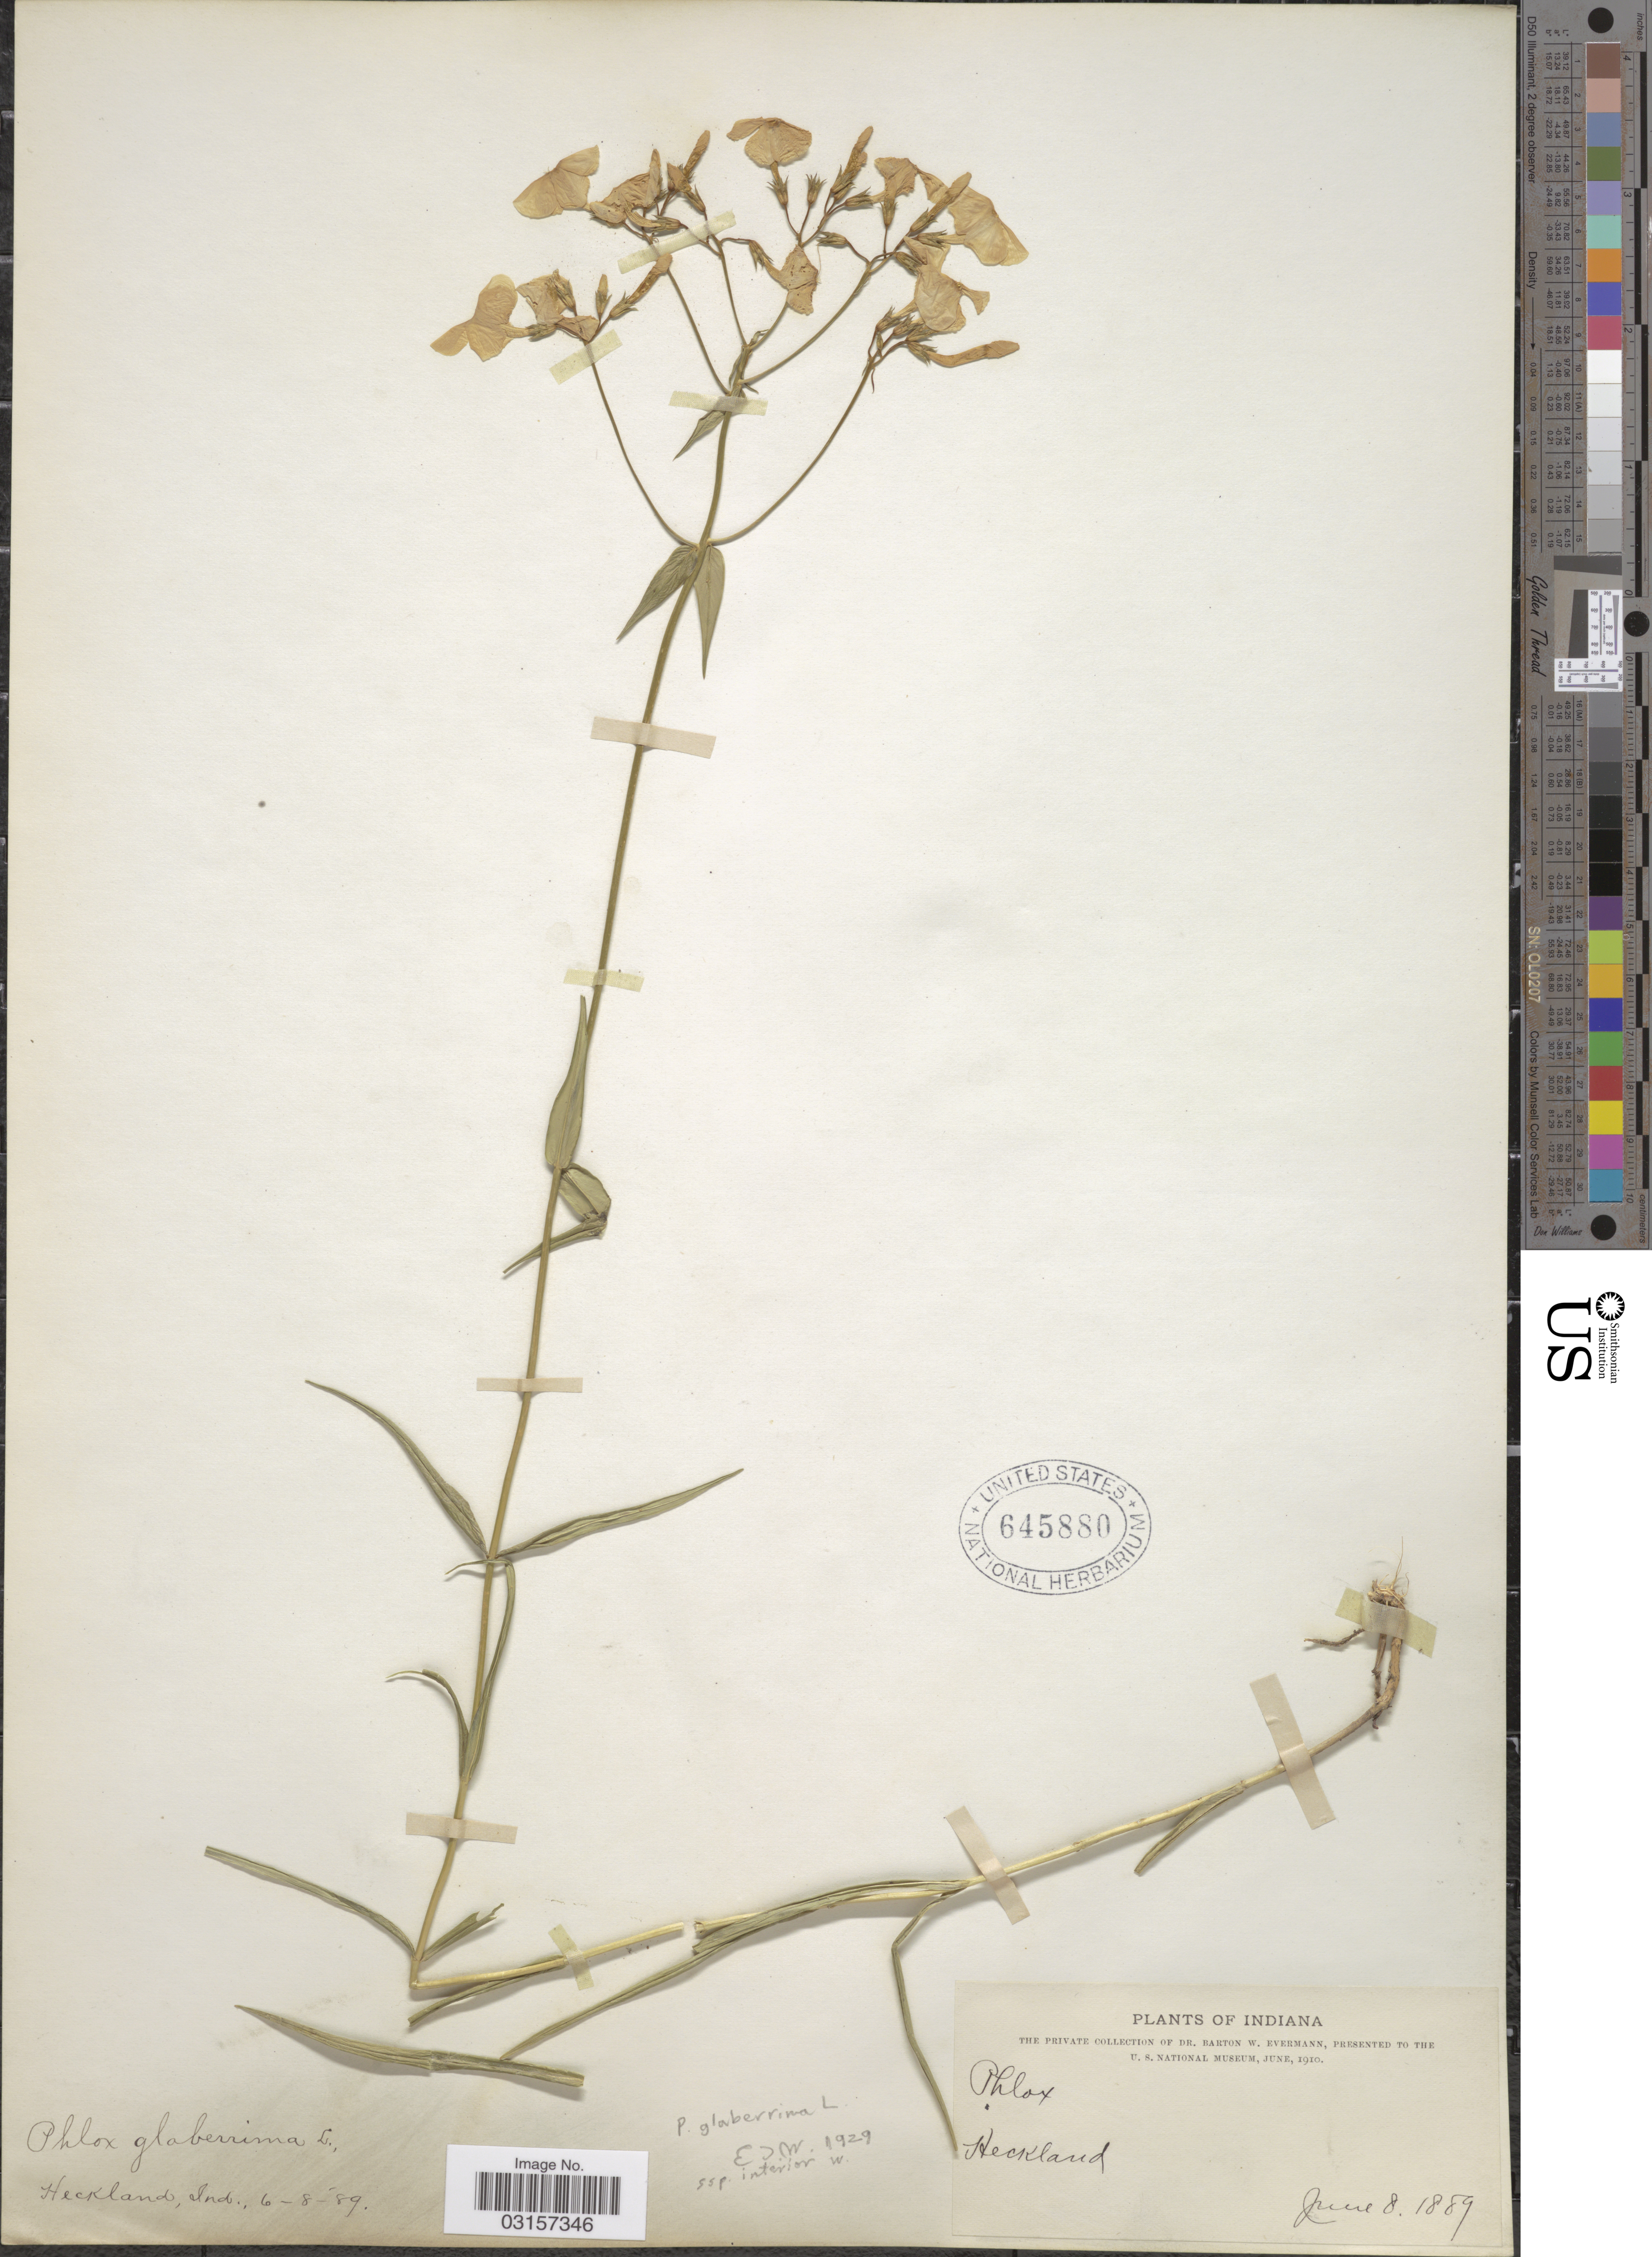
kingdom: Plantae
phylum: Tracheophyta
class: Magnoliopsida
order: Ericales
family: Polemoniaceae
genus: Phlox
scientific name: Phlox glaberrima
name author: L.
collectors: B. W. Evermann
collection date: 1889-06-08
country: United States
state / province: Indiana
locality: Heckland.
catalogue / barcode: US 645880